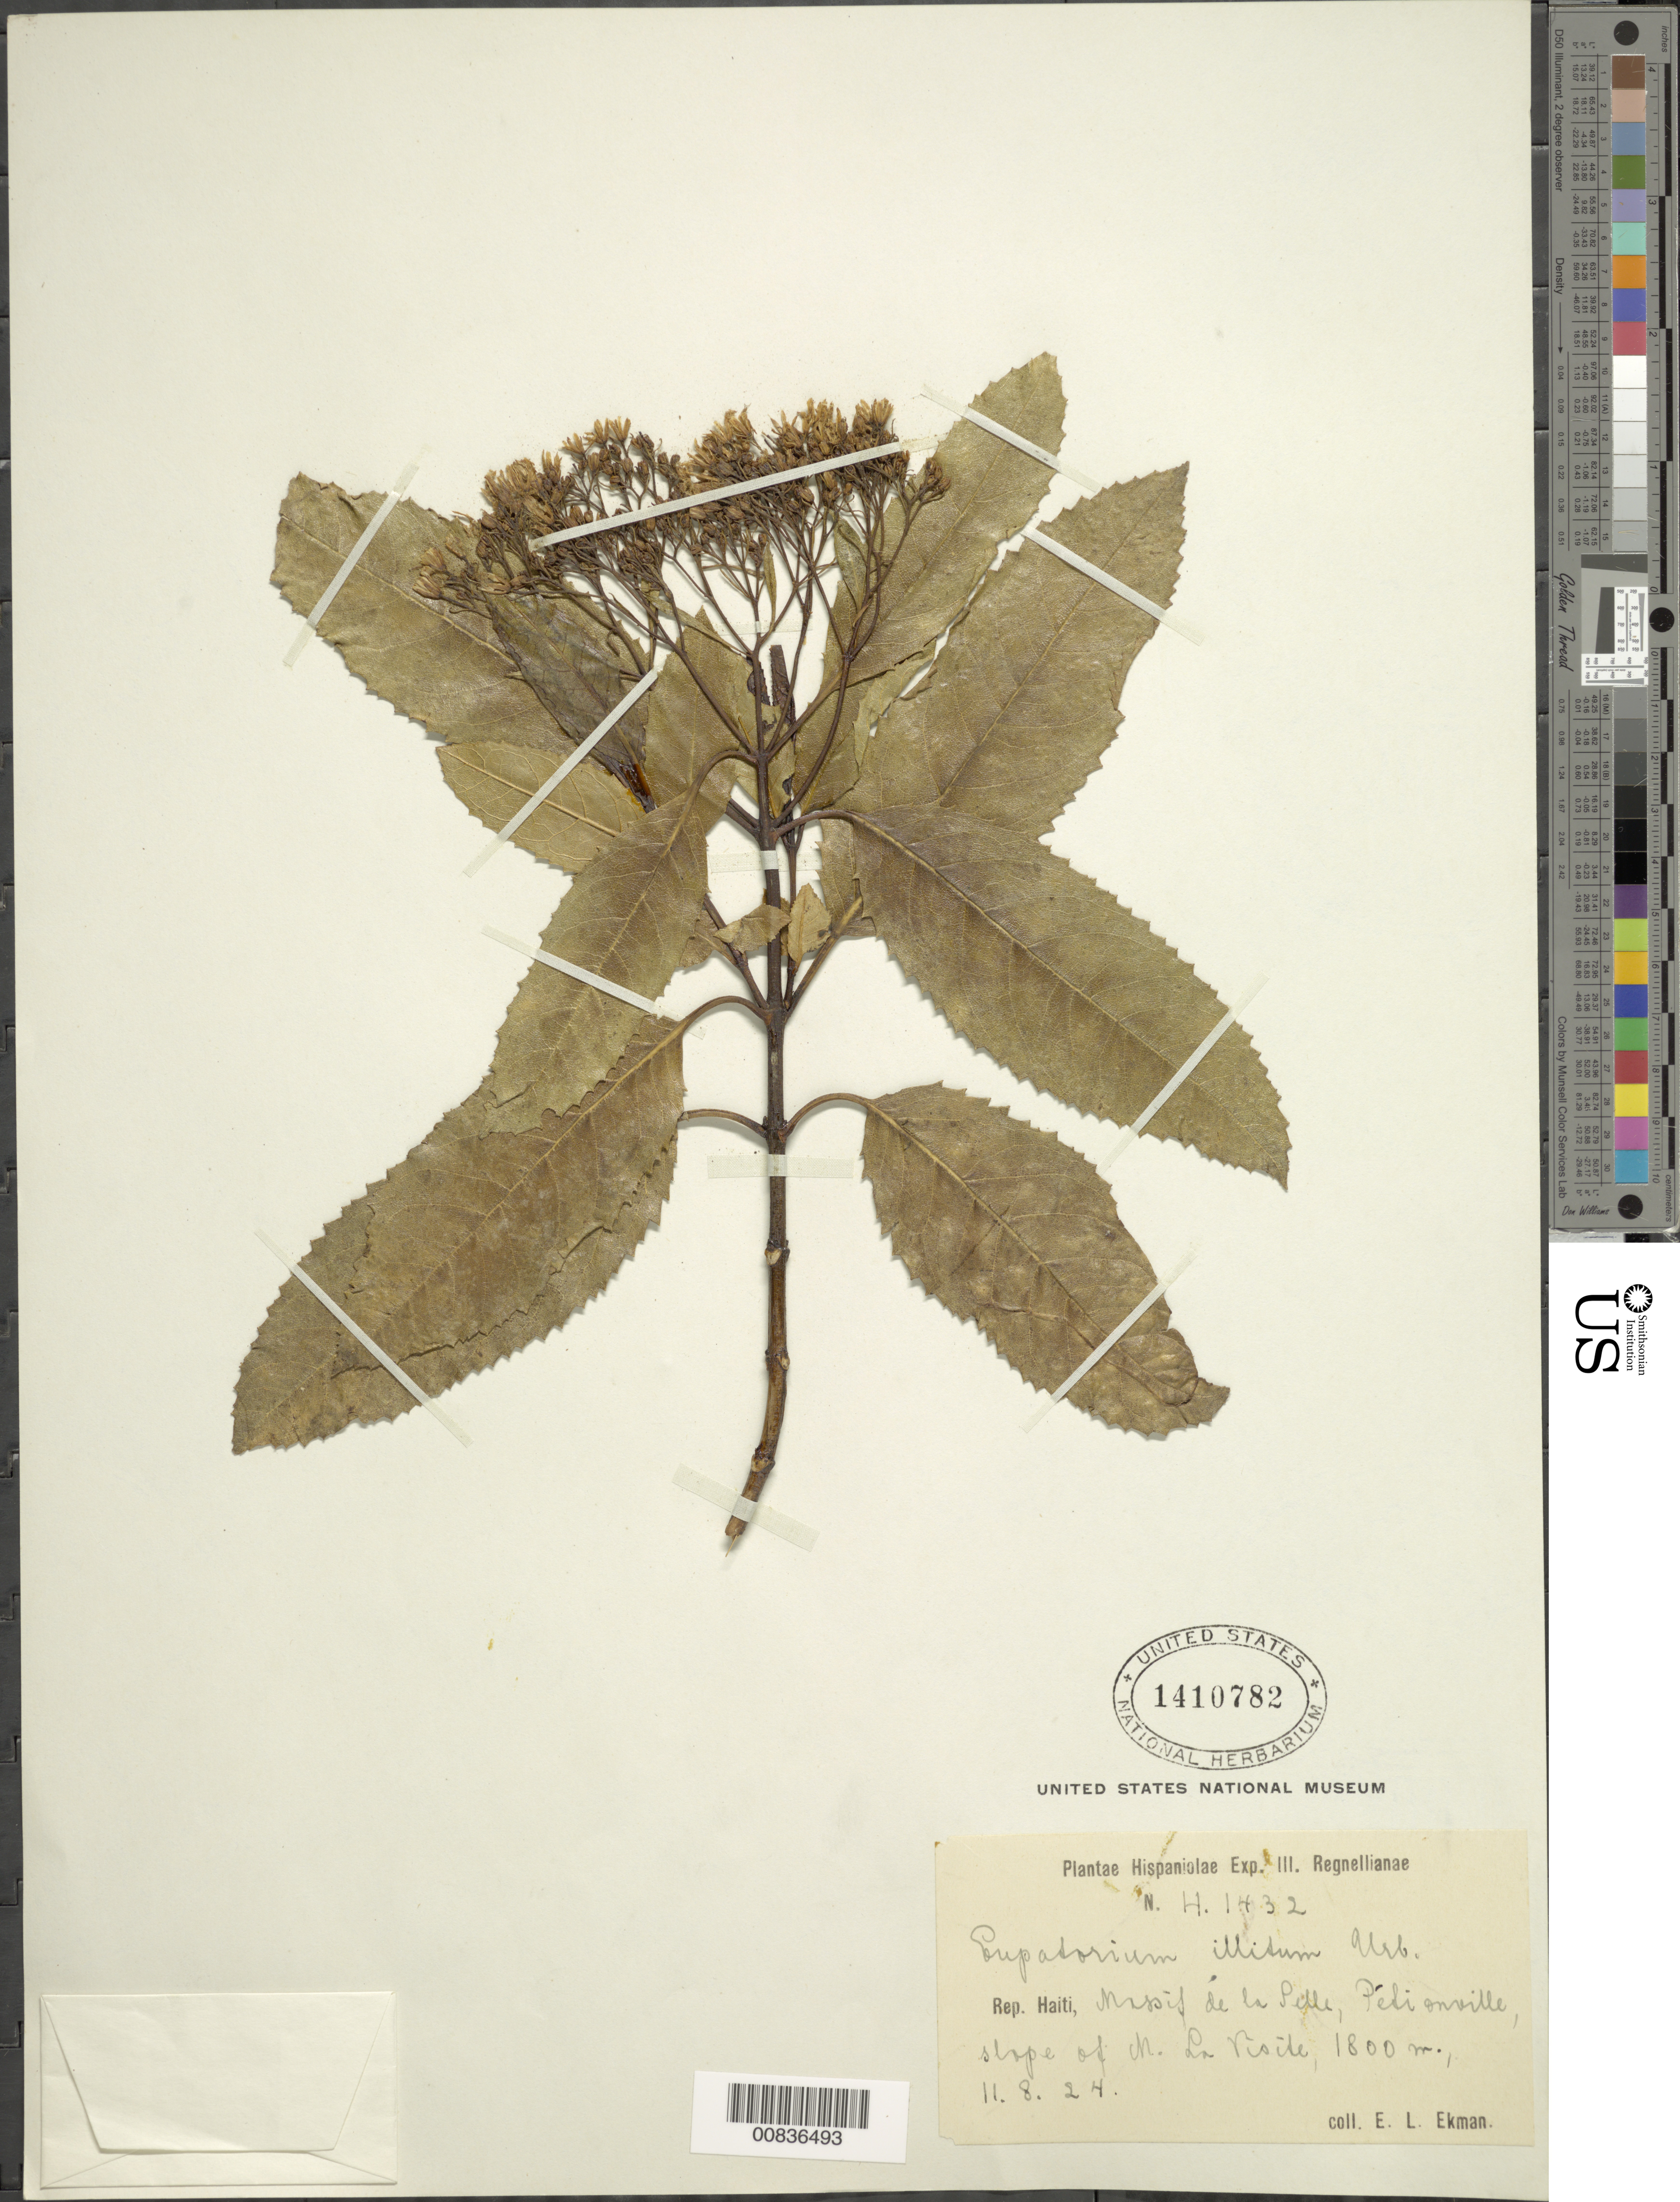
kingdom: Plantae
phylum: Tracheophyta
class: Magnoliopsida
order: Asterales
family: Asteraceae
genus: Ageratina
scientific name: Ageratina illita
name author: (Urb.) R.M. King & H. Rob.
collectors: E. L. Ekman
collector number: H 1432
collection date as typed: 11 Aug 1924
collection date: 1924-08-11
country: Haiti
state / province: Ouest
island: Hispaniola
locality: Massif de la Selle, Pétionville, M. la Visite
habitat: Mountain slope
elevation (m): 1800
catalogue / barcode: US 1410782